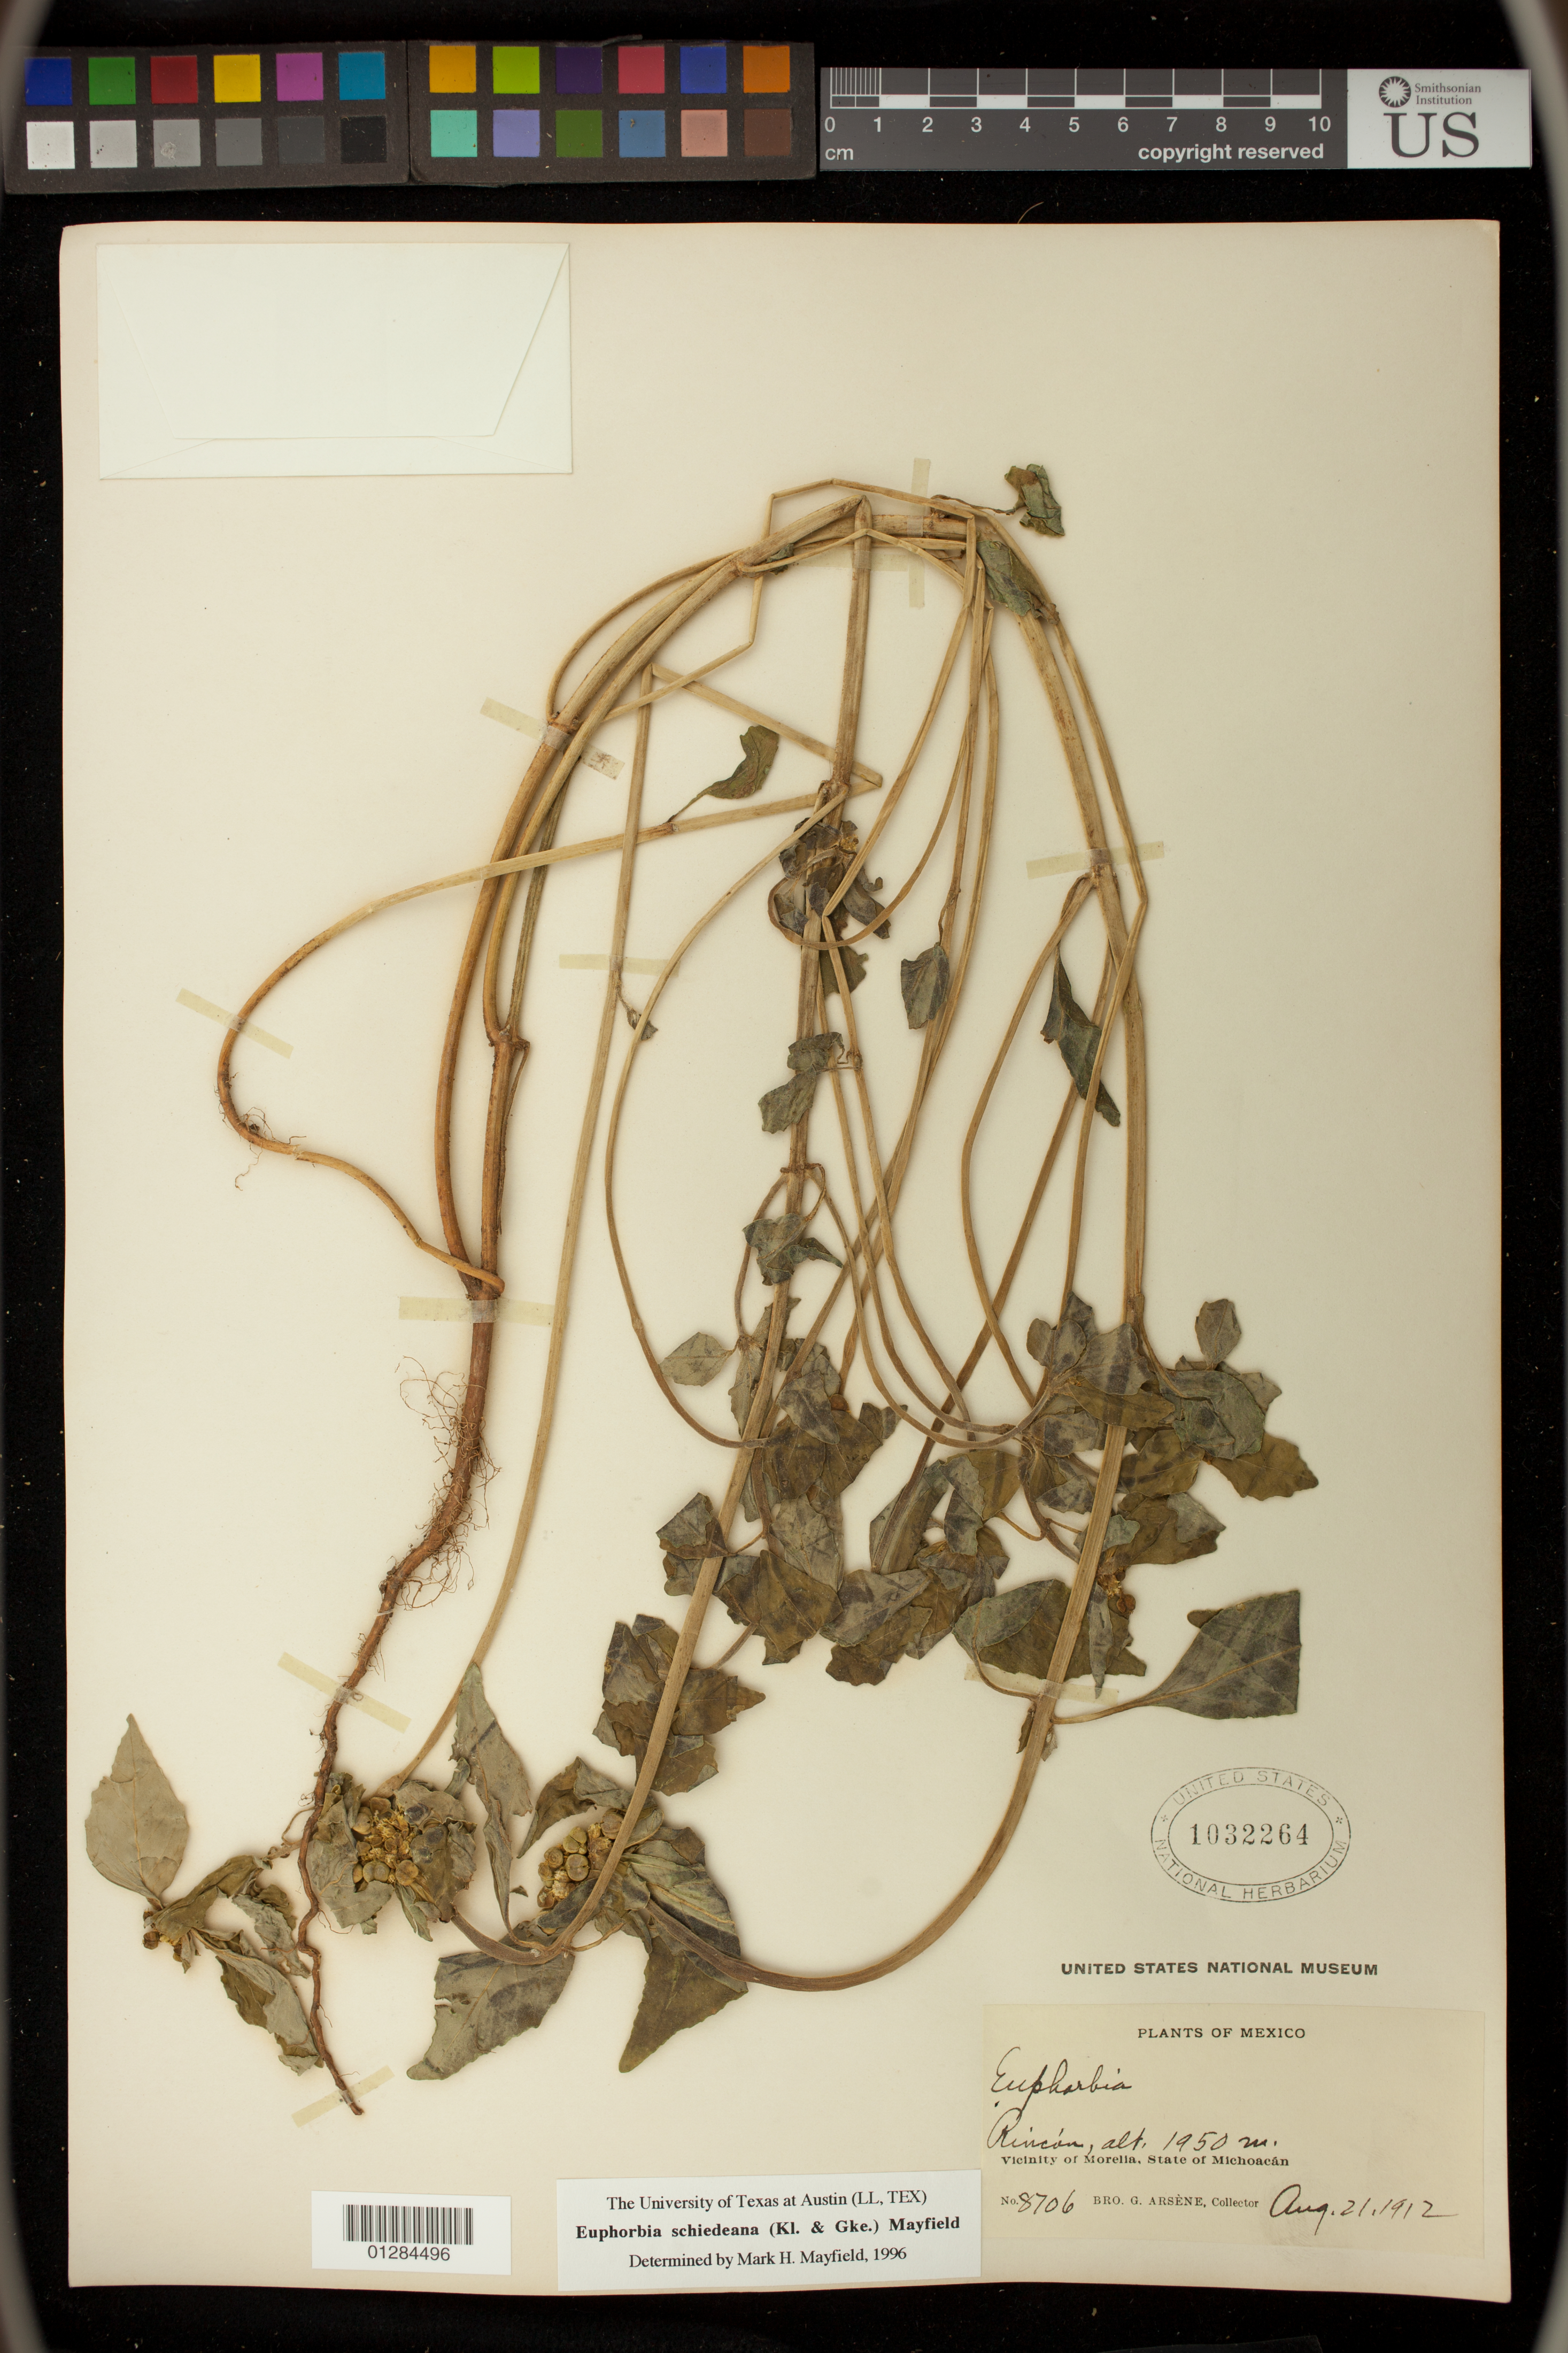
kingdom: Plantae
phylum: Tracheophyta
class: Magnoliopsida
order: Malpighiales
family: Euphorbiaceae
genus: Euphorbia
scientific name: Euphorbia schiedeana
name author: (Klotzsch & Garcke) Mayfield ex C. Nelson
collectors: Bro. G. Arsène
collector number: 8706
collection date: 1912-08-21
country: Mexico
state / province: Michoacán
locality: Vicinity of Morelia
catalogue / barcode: US 1032264